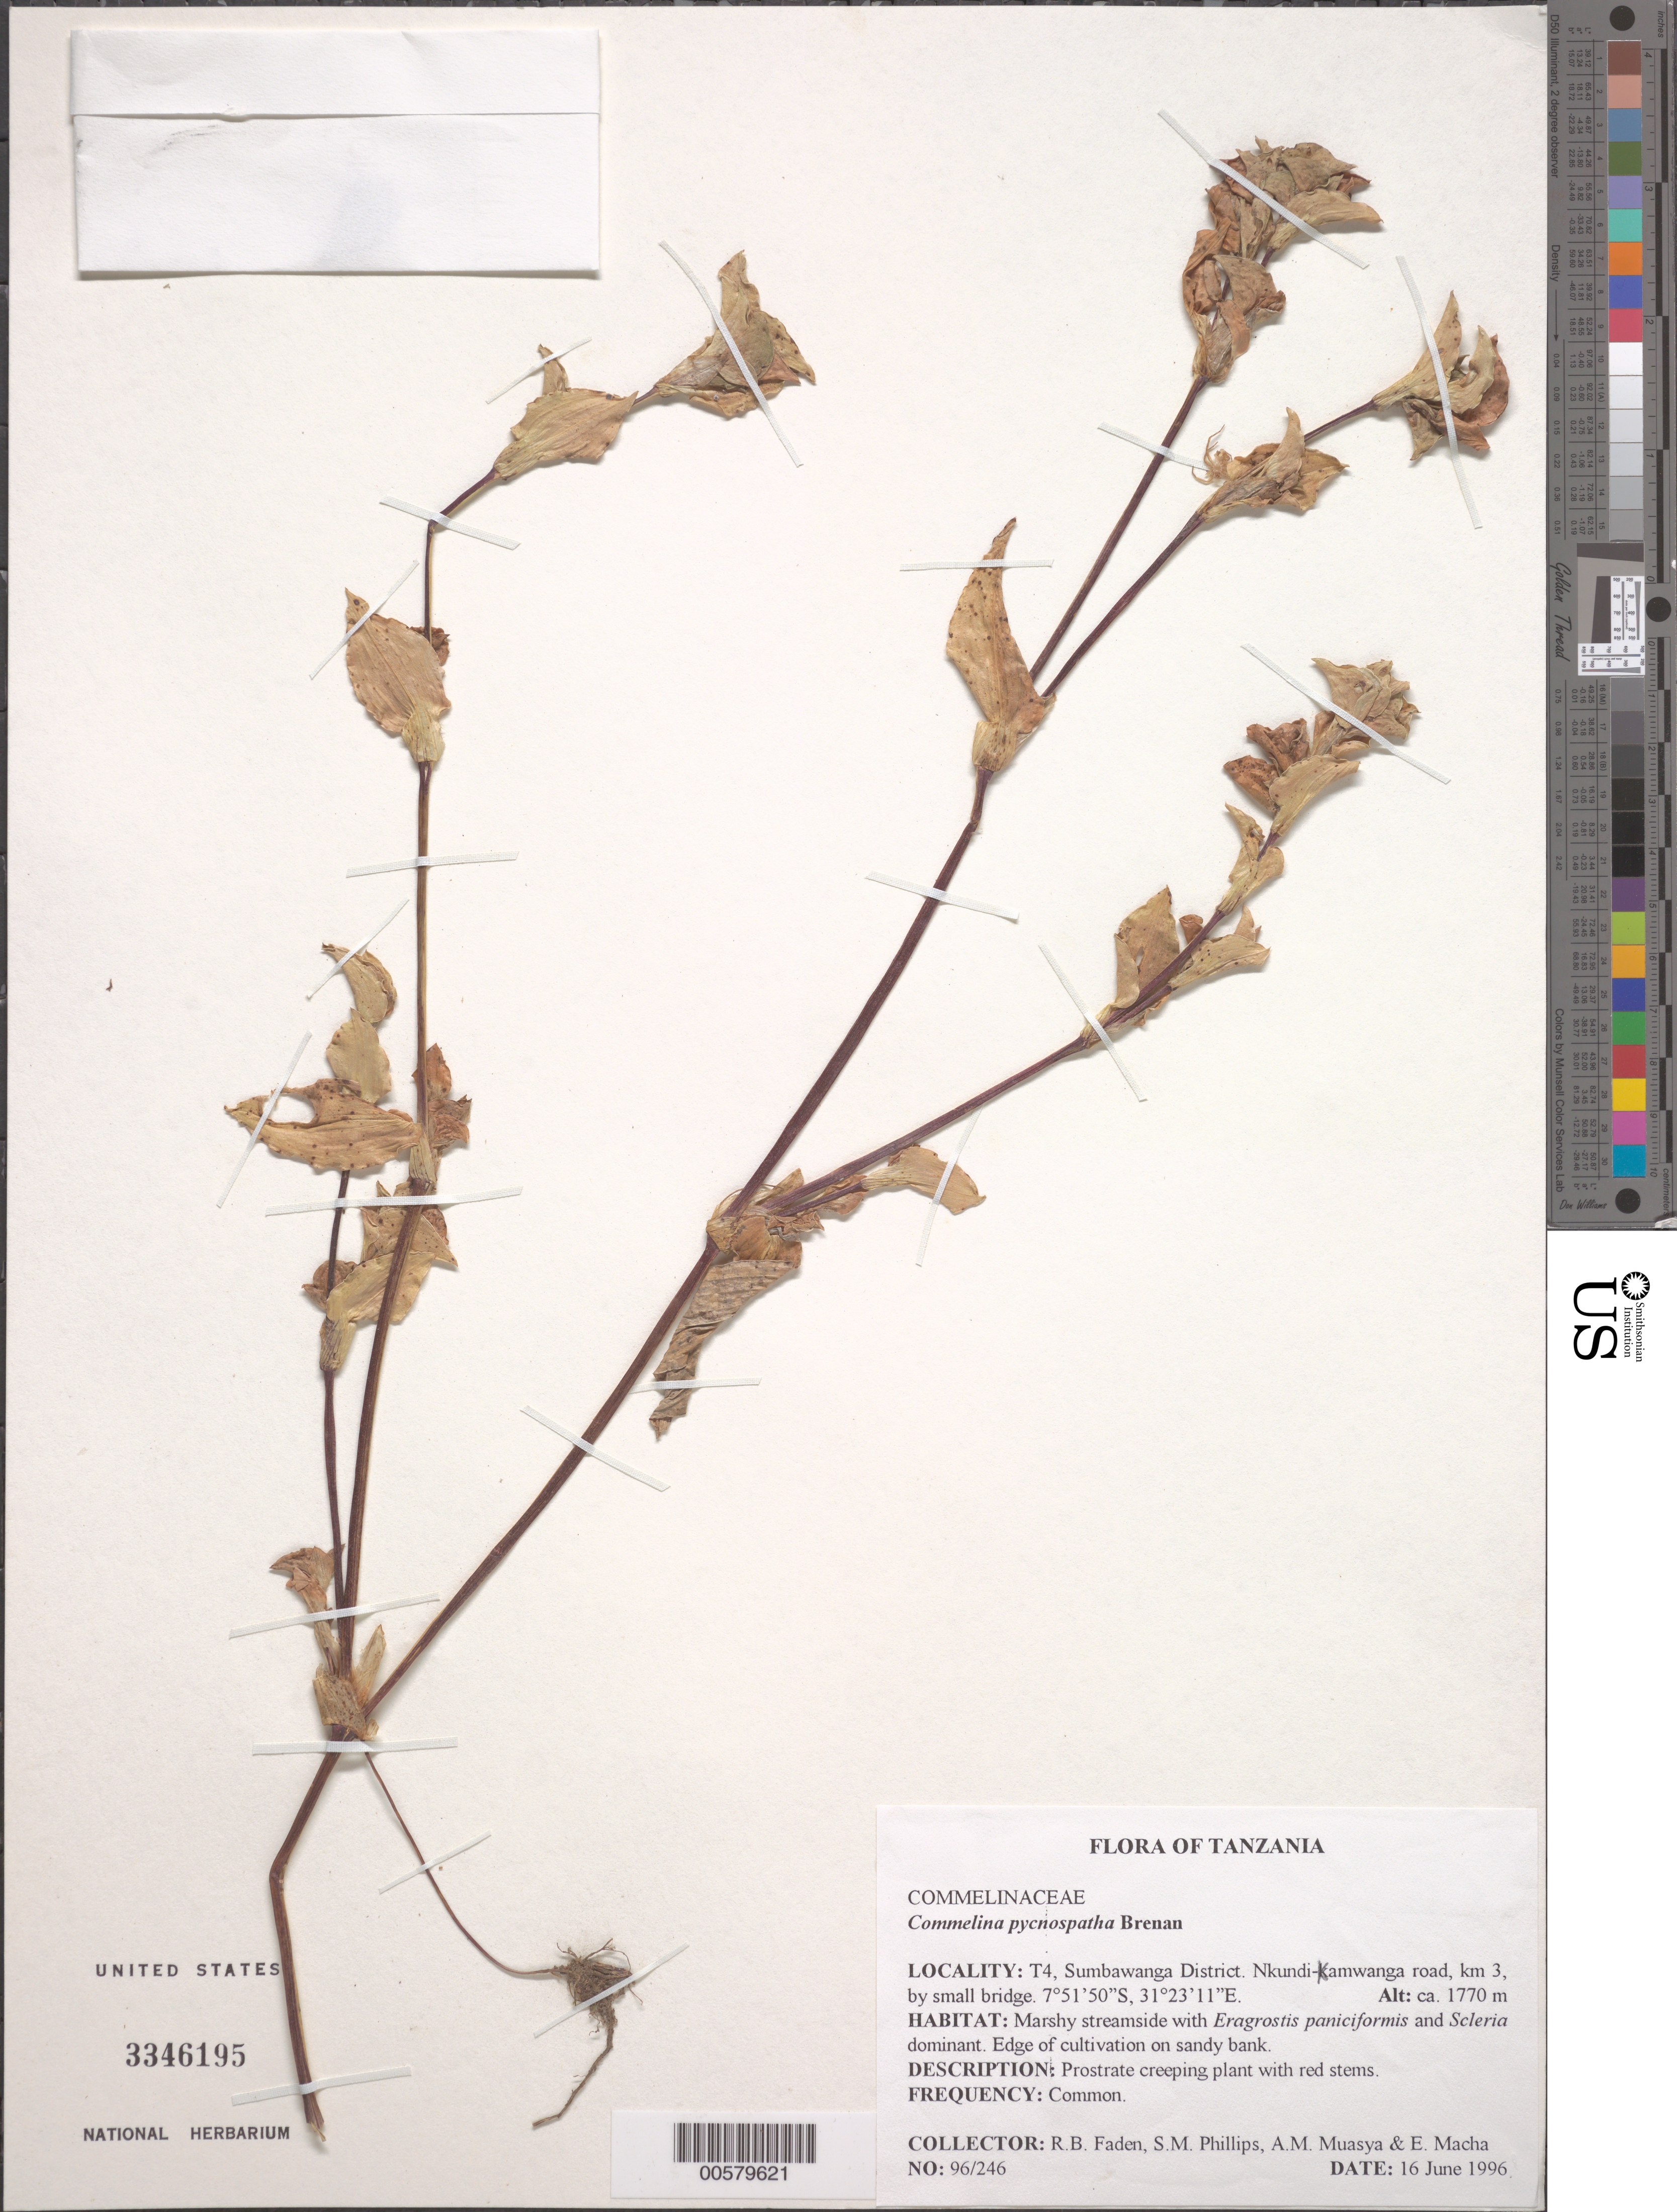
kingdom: Plantae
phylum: Tracheophyta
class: Liliopsida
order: Commelinales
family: Commelinaceae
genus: Commelina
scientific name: Commelina pycnospatha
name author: Brenan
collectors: R. B. Faden, S. M. Phillips, A. Muasya & E. Macha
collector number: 96/246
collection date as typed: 16 Jun 1996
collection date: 1996-06-16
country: Tanzania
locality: T4, sumbawanga dist., nkundi-kamwanga road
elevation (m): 1770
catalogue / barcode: US 3346195